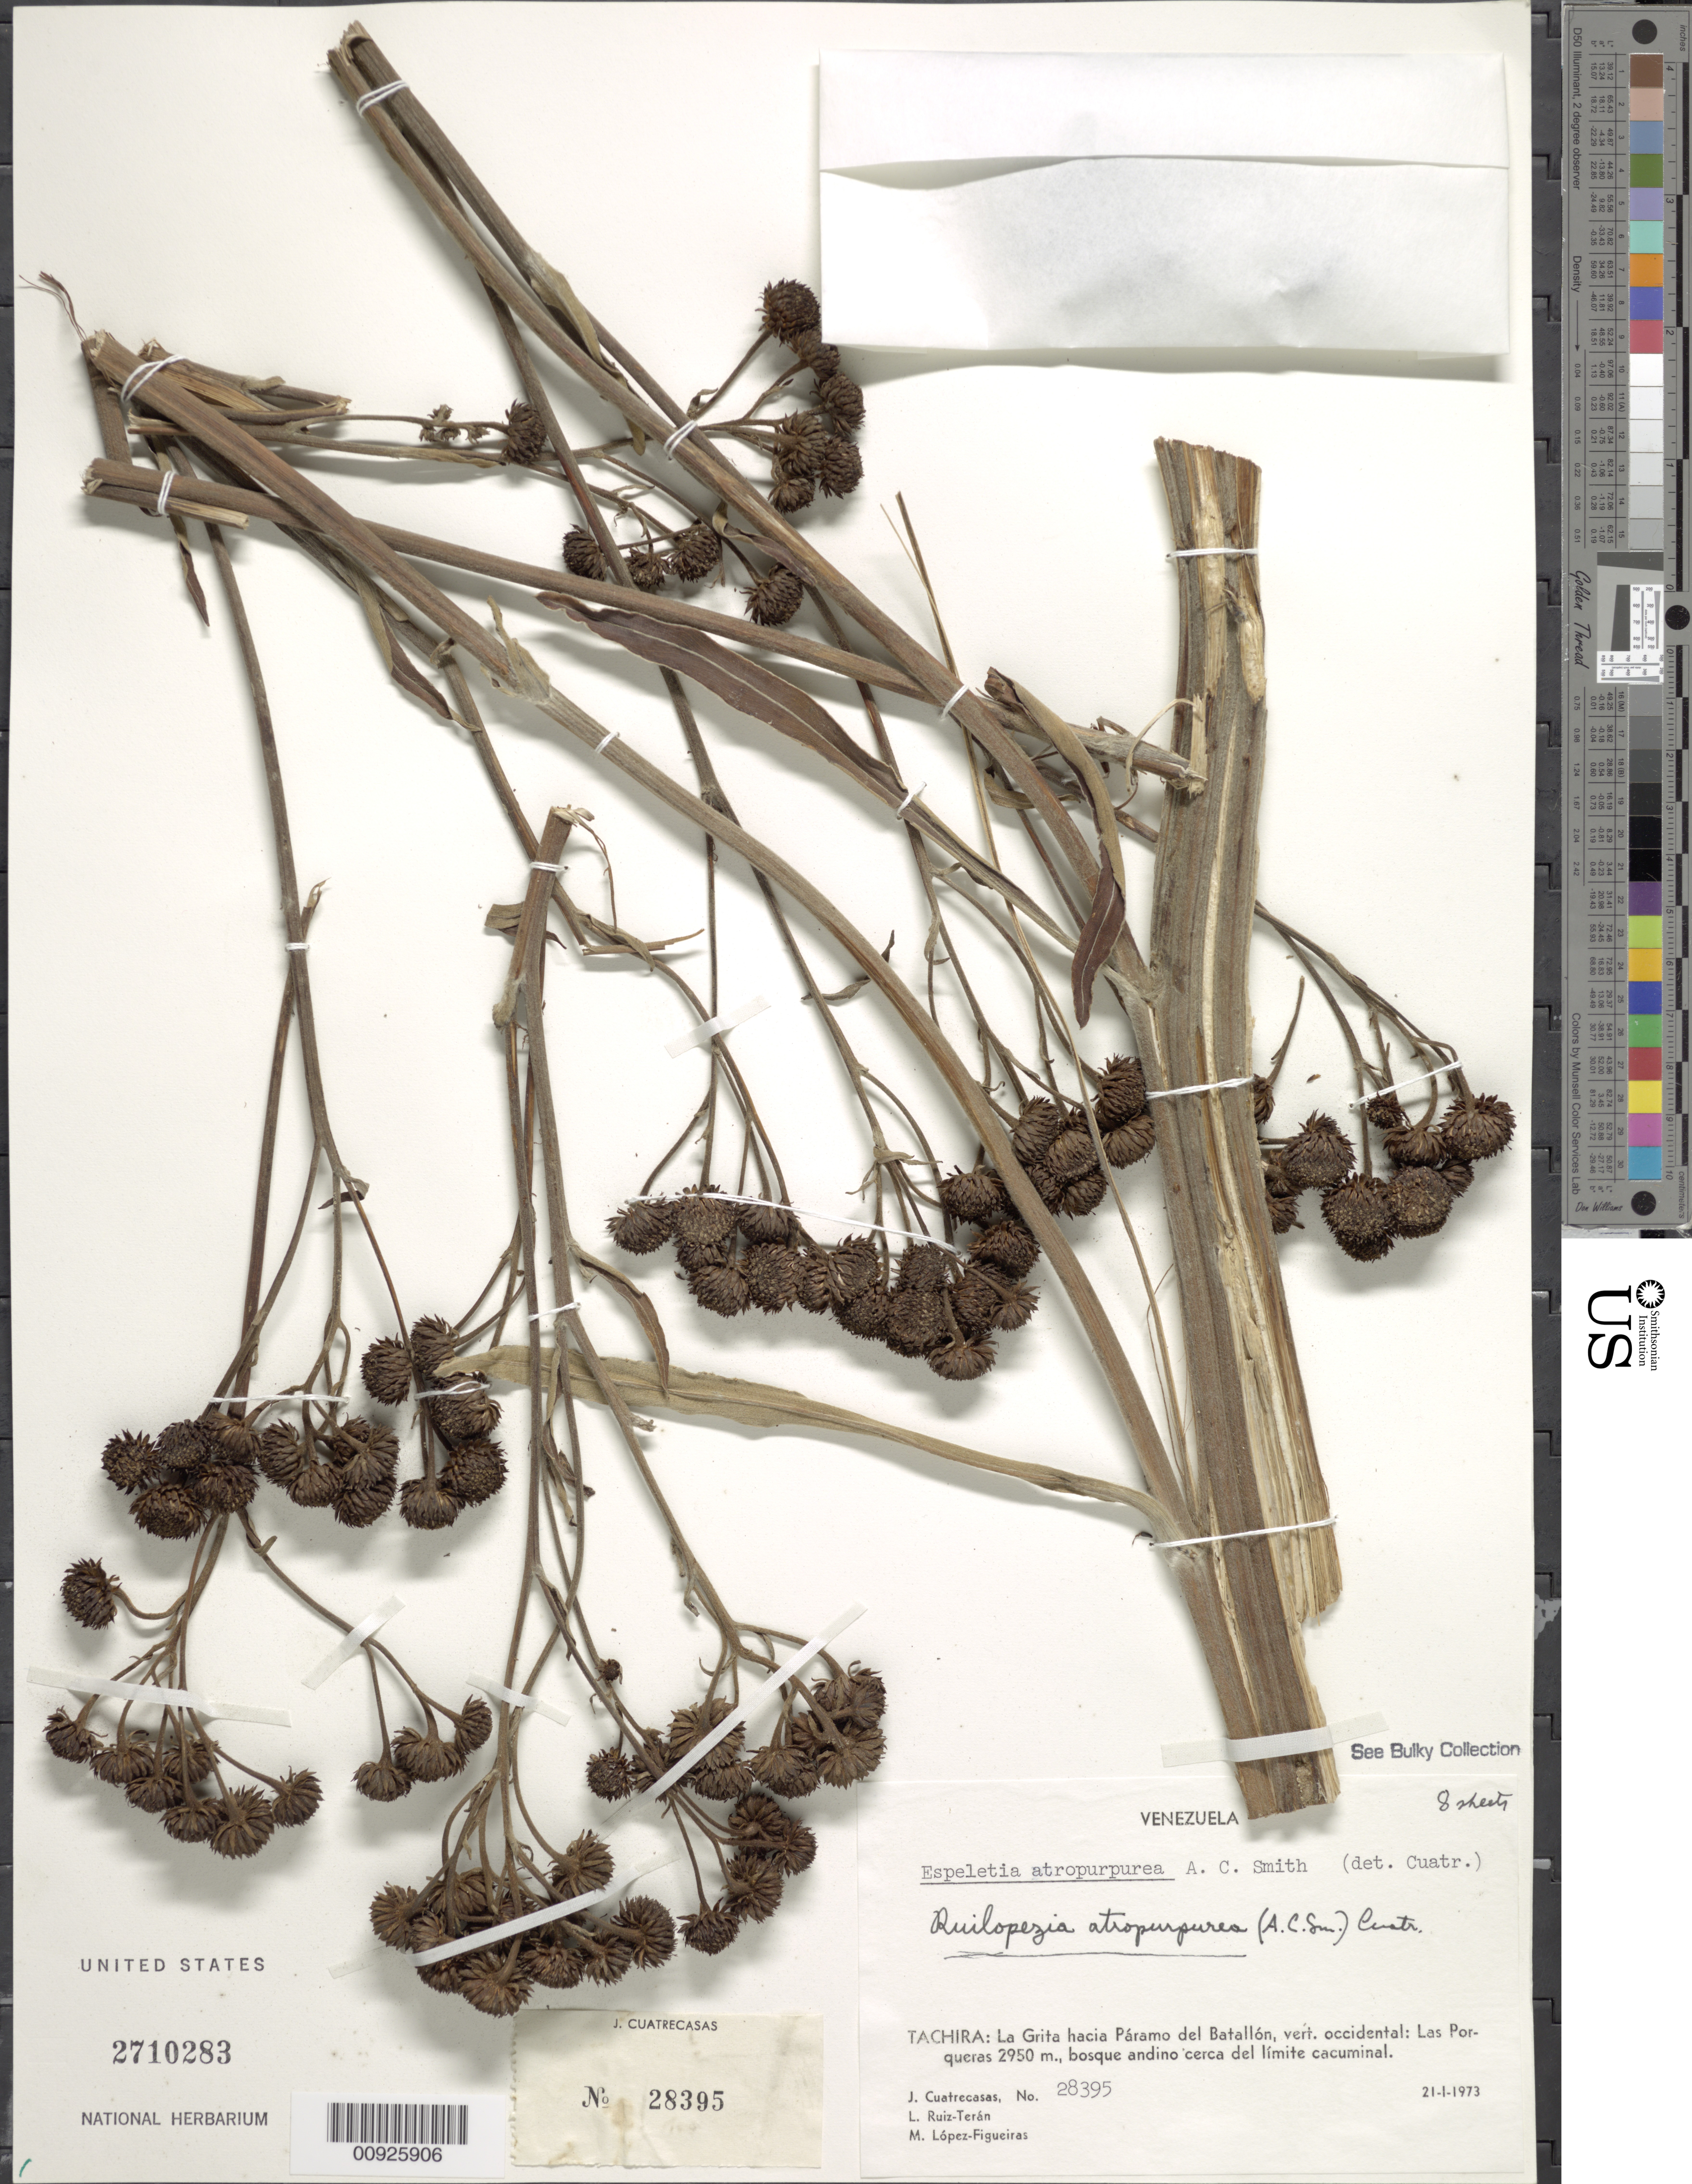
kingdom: Plantae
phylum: Tracheophyta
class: Magnoliopsida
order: Asterales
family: Asteraceae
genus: Ruilopezia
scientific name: Ruilopezia atropurpurea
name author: (A.C. Sm.) Cuatrec.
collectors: J. Cuatrecasas, L. E. Ruíz-Terán & M. López Figueiras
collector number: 28395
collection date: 1973-01-21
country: Venezuela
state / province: Táchira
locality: la Grita hacia el P. del Batallón, vert. Occidental: Las Porqueras.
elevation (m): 2950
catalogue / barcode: US 2710283